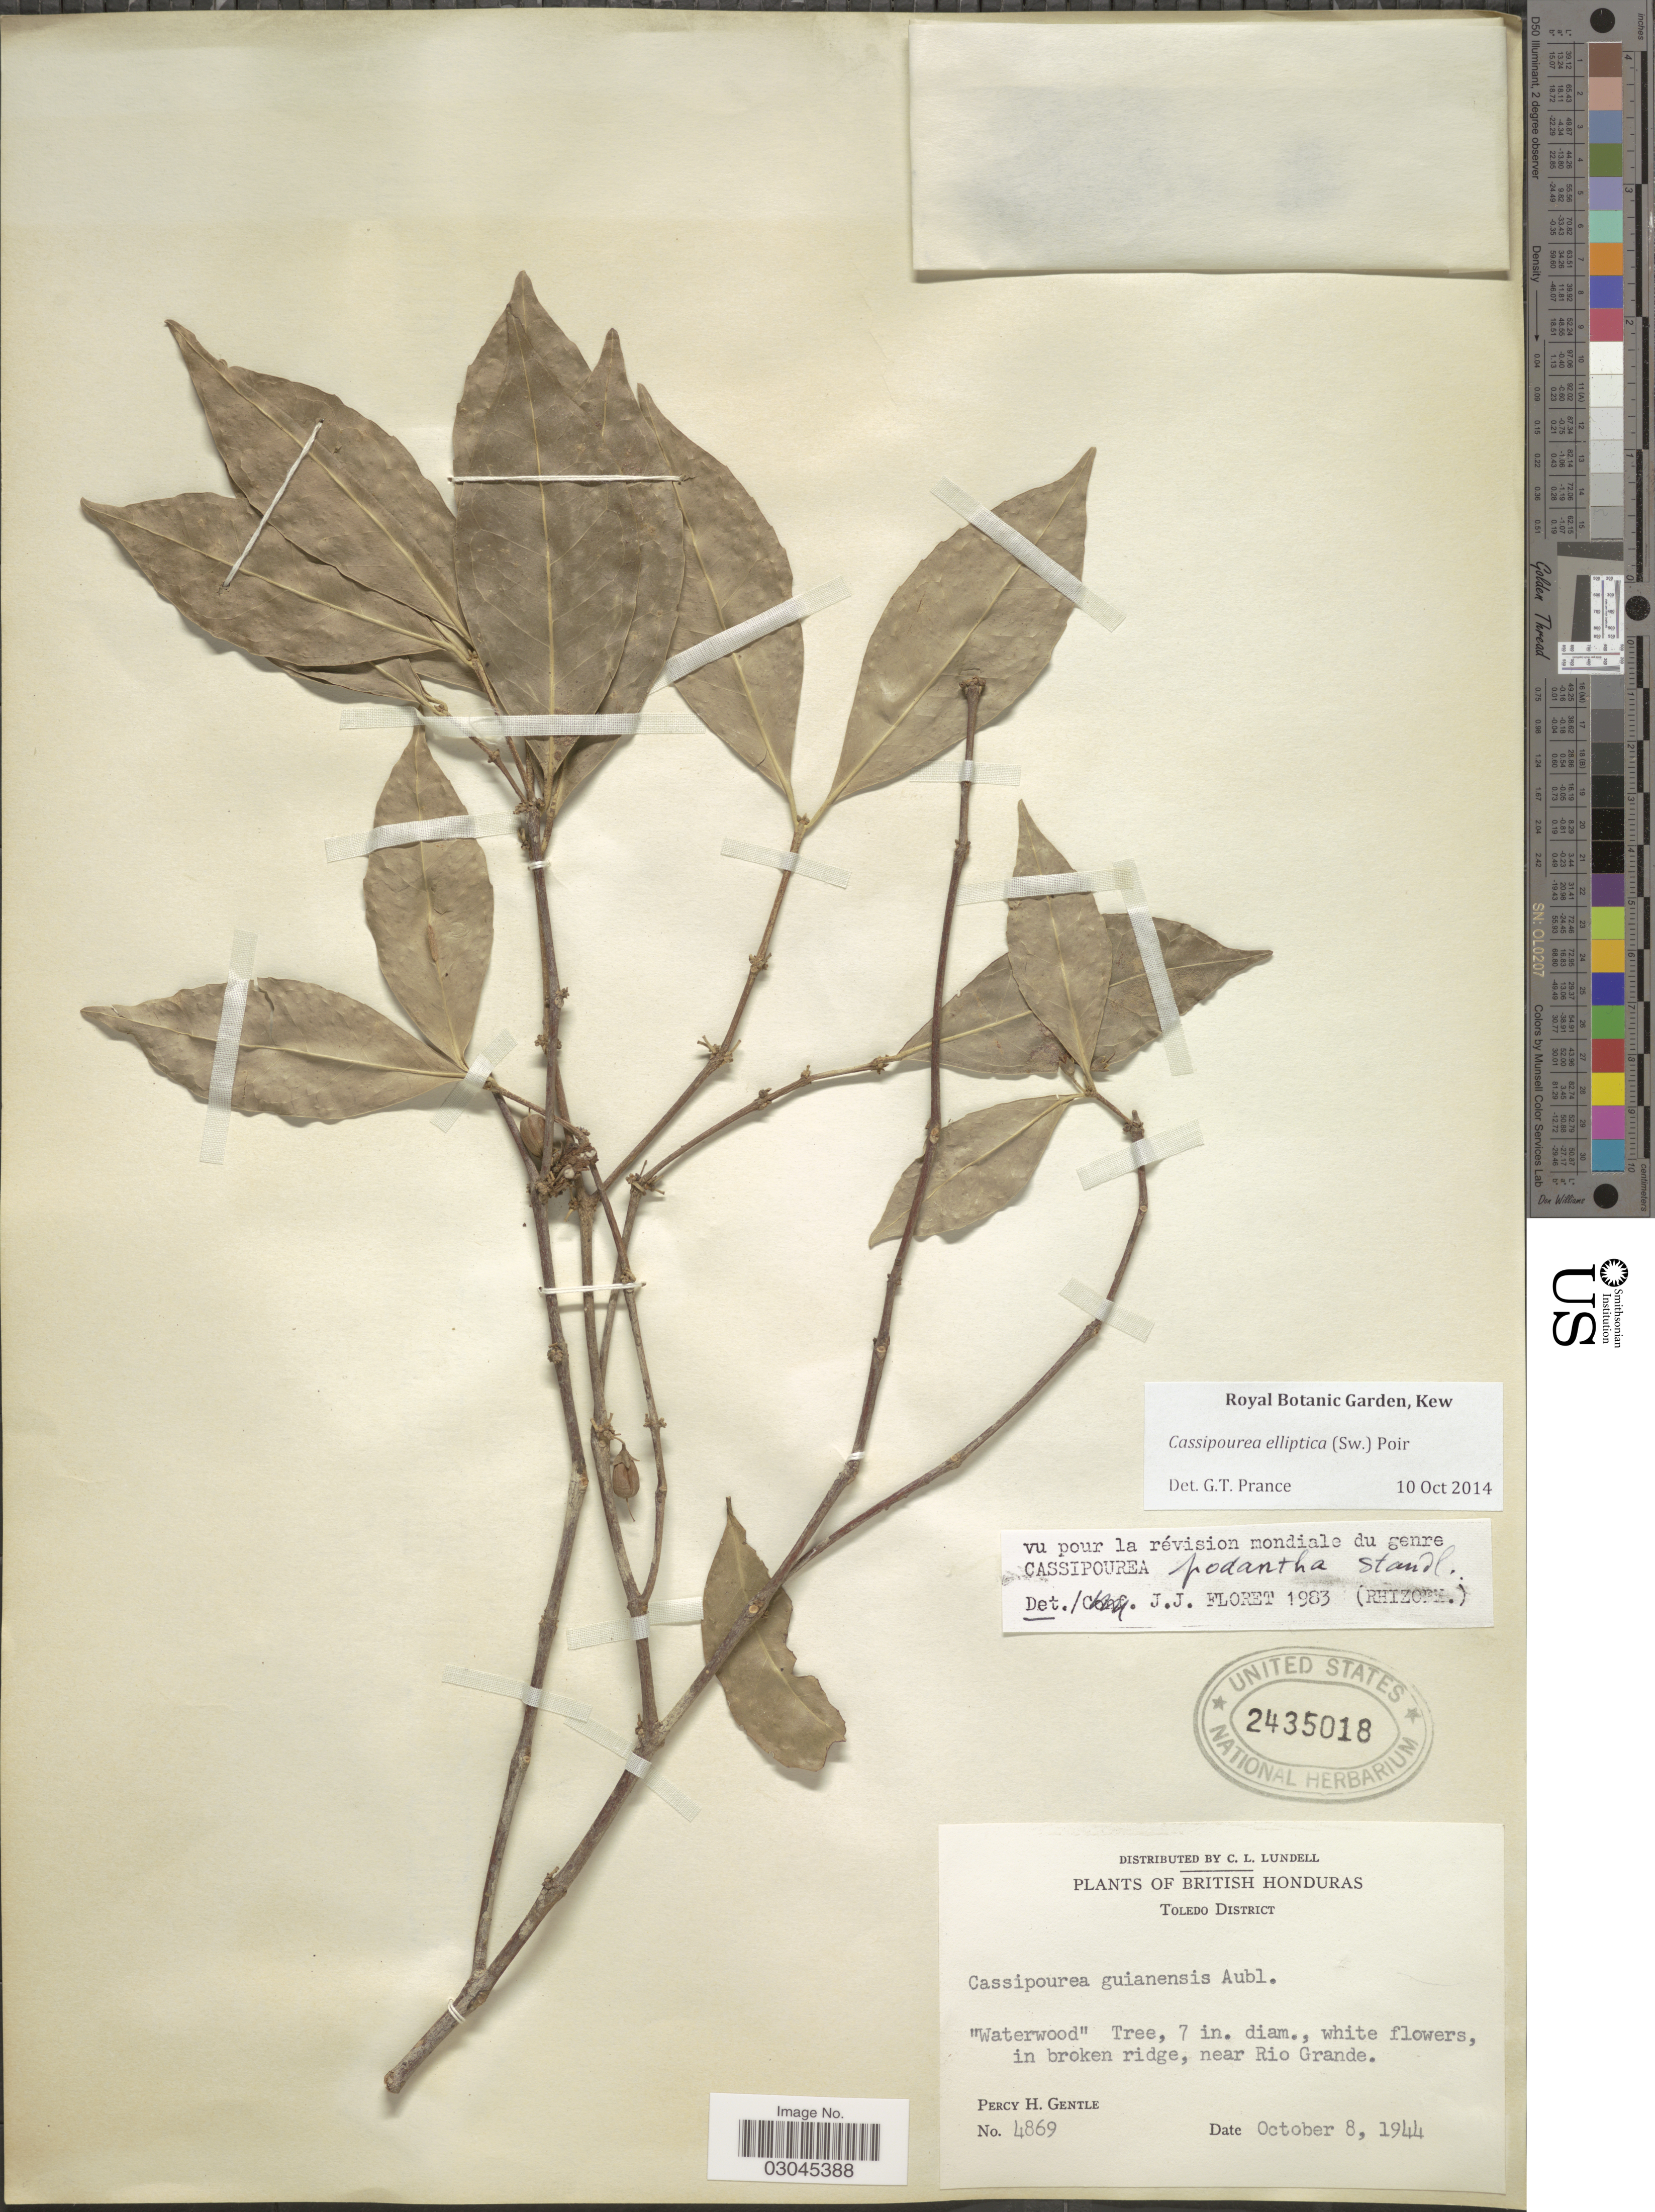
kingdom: Plantae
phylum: Tracheophyta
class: Magnoliopsida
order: Malpighiales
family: Rhizophoraceae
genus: Cassipourea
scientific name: Cassipourea elliptica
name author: (Sw.) Poir.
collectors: P. H. Gentle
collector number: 4869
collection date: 1944-10-08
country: Belize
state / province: Toledo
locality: British Honduras. Toledo District. "Waterwood", in broken ridge, near Rio Grande.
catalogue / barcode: US 2435018